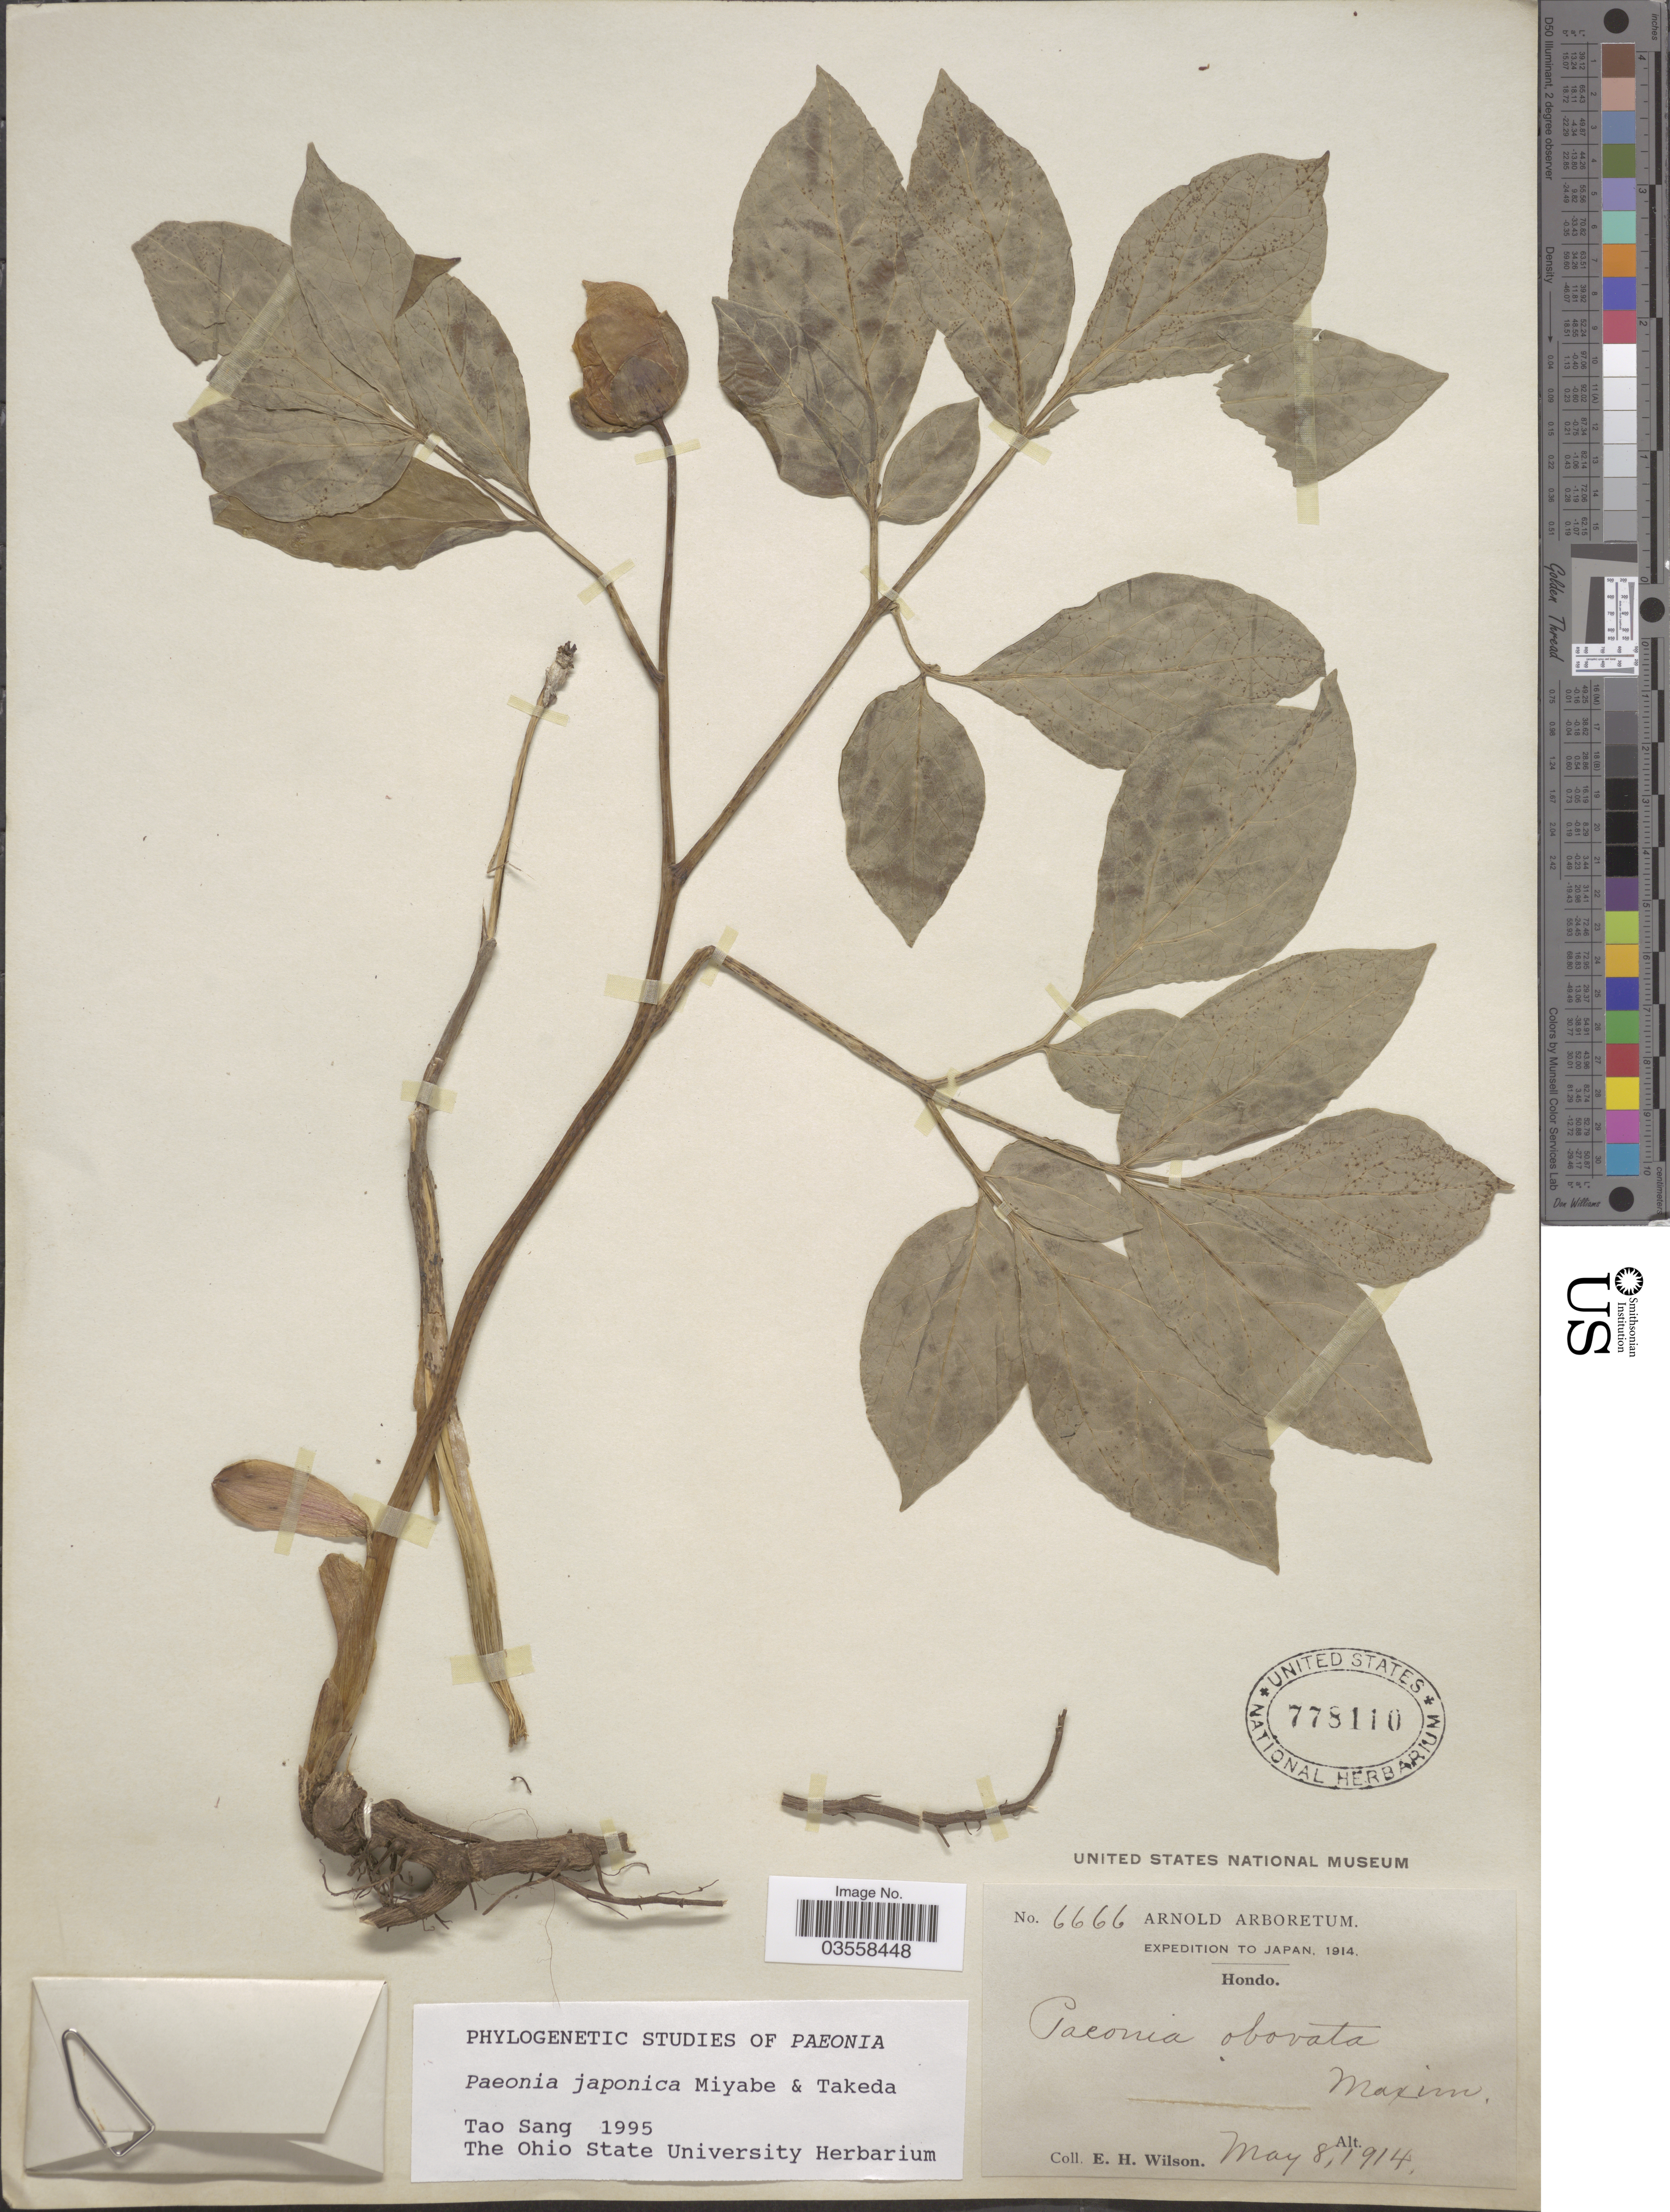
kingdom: Plantae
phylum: Tracheophyta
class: Magnoliopsida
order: Saxifragales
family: Paeoniaceae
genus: Paeonia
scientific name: Paeonia obovata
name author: Maxim.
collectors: E. Wilson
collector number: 6666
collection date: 1914-05-08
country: Japan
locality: Hondo.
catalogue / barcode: US 778110